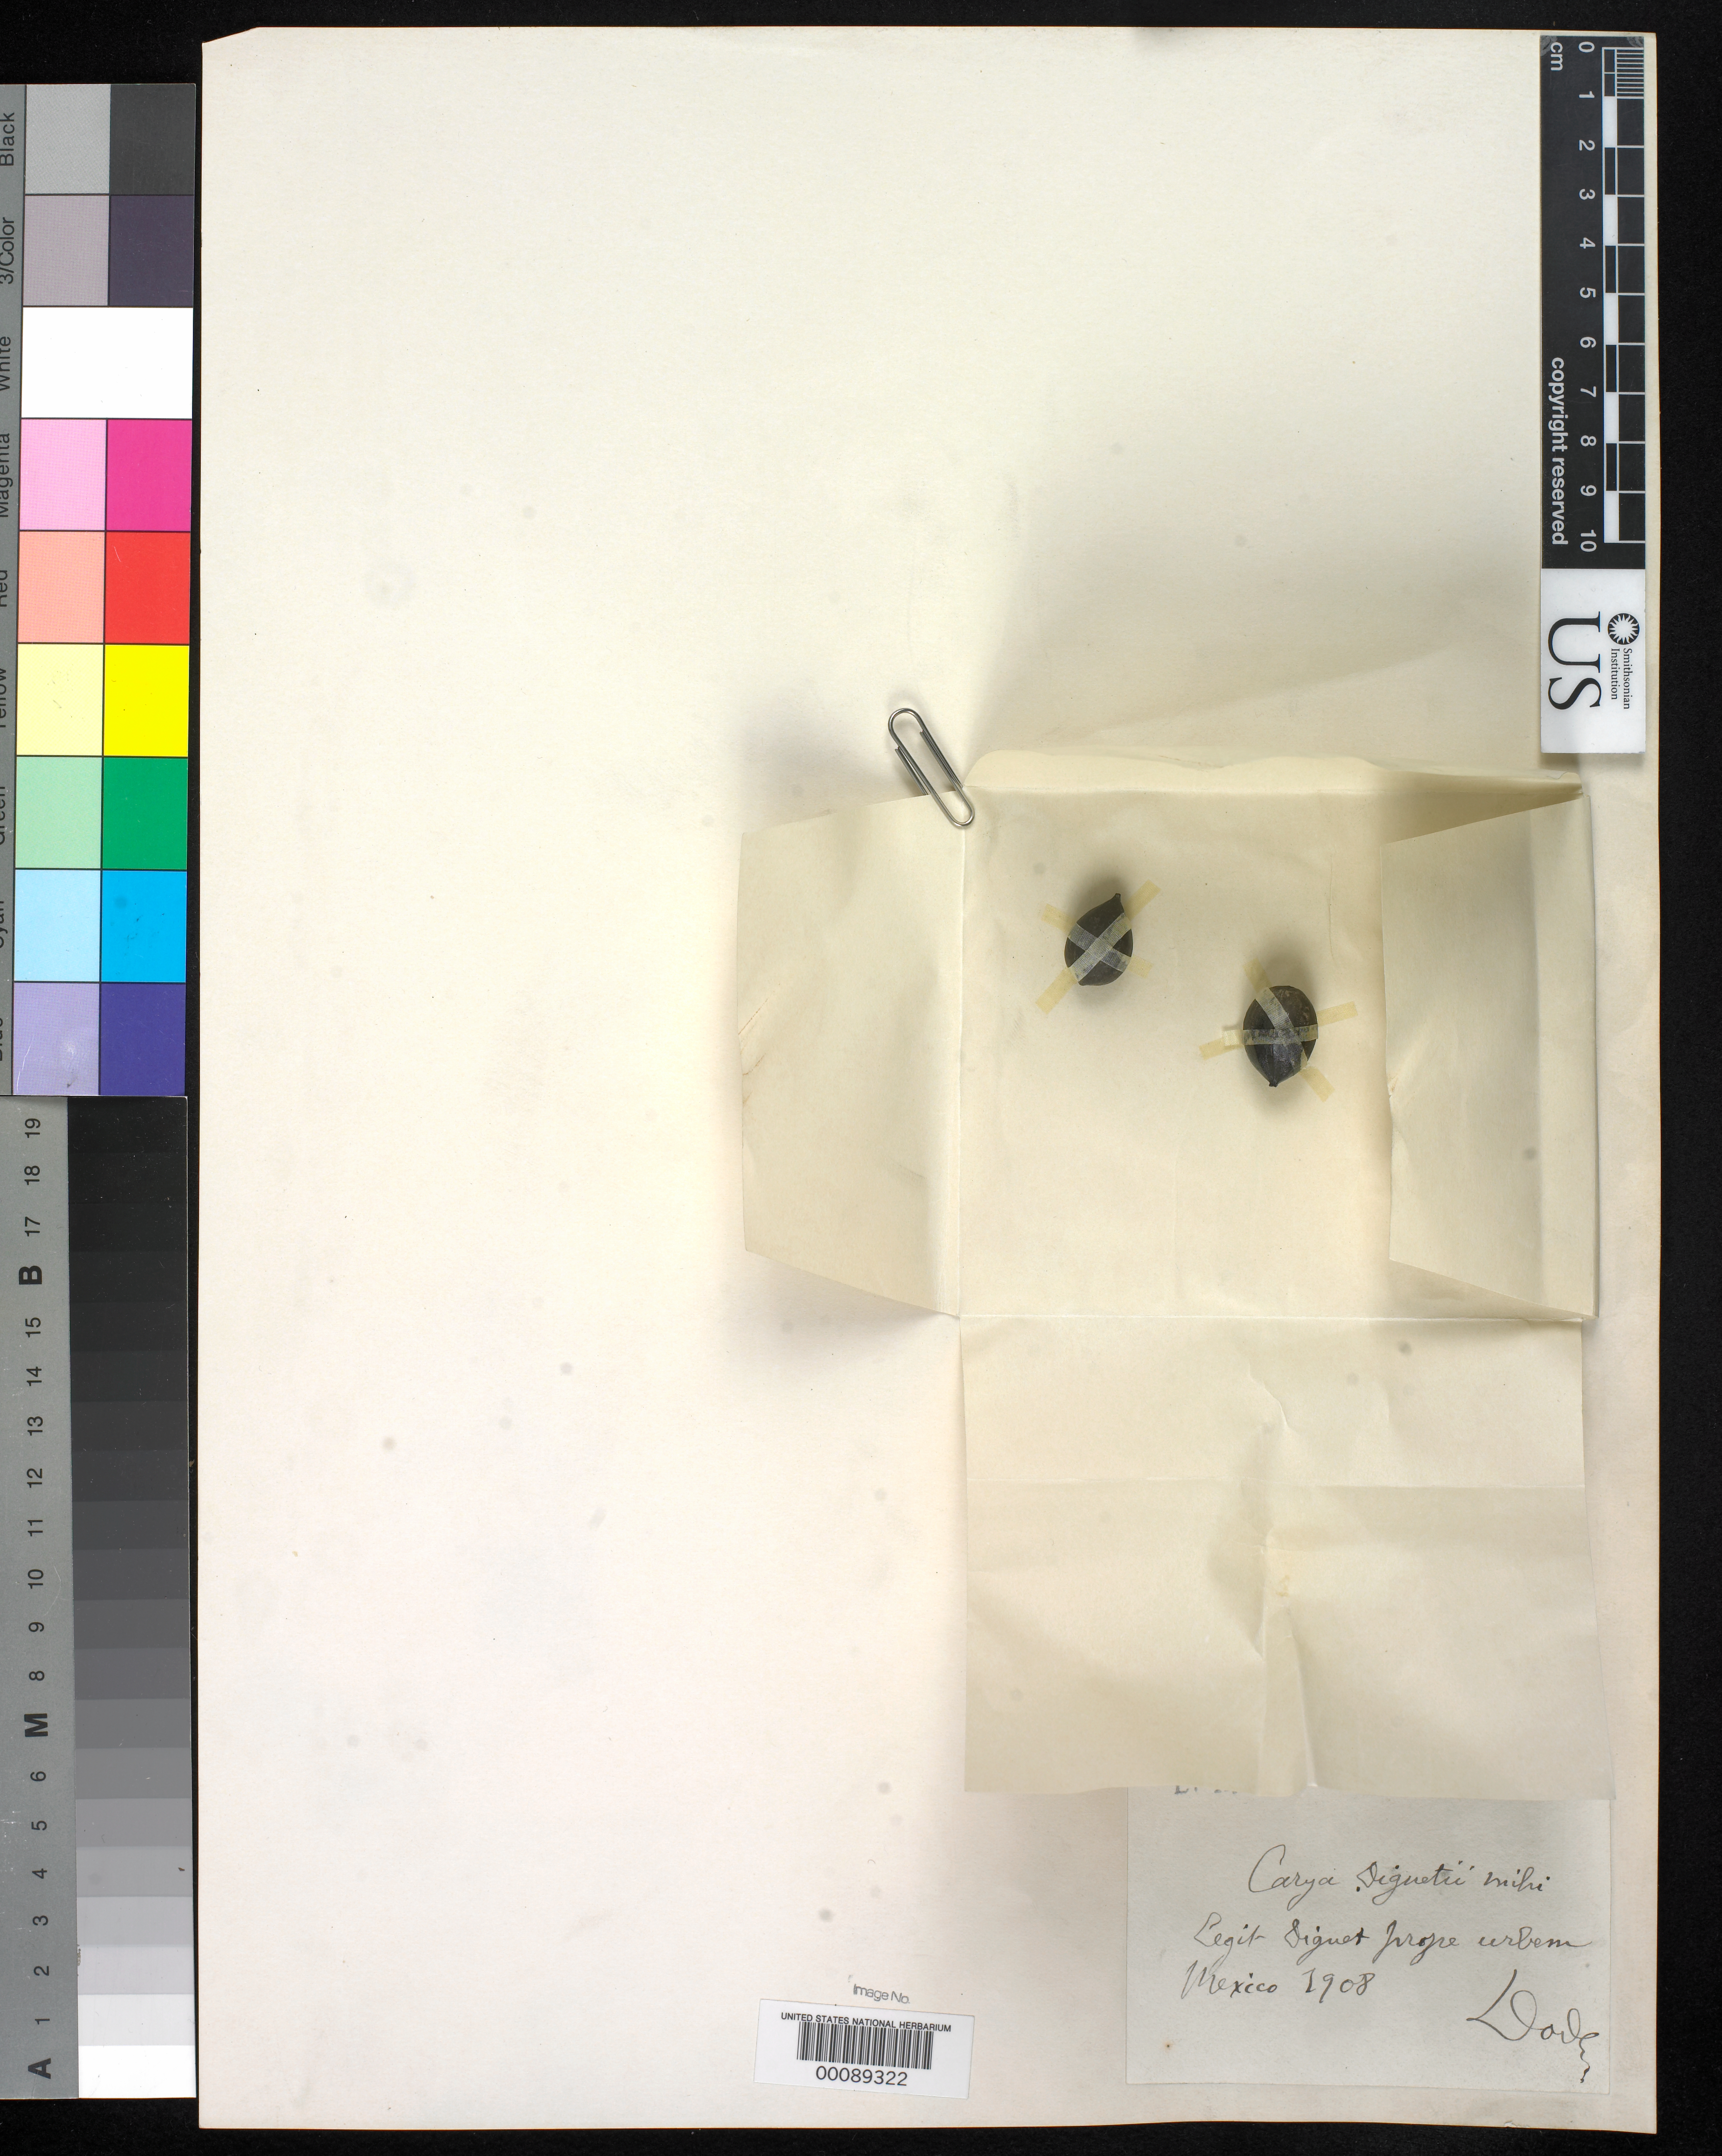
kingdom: Plantae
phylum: Tracheophyta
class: Magnoliopsida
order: Fagales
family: Juglandaceae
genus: Carya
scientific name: Carya diguetii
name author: Dode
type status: Type Fragment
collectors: L. Diquet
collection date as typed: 1908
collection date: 1908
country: Mexico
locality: E of Monserrat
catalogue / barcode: US 592721